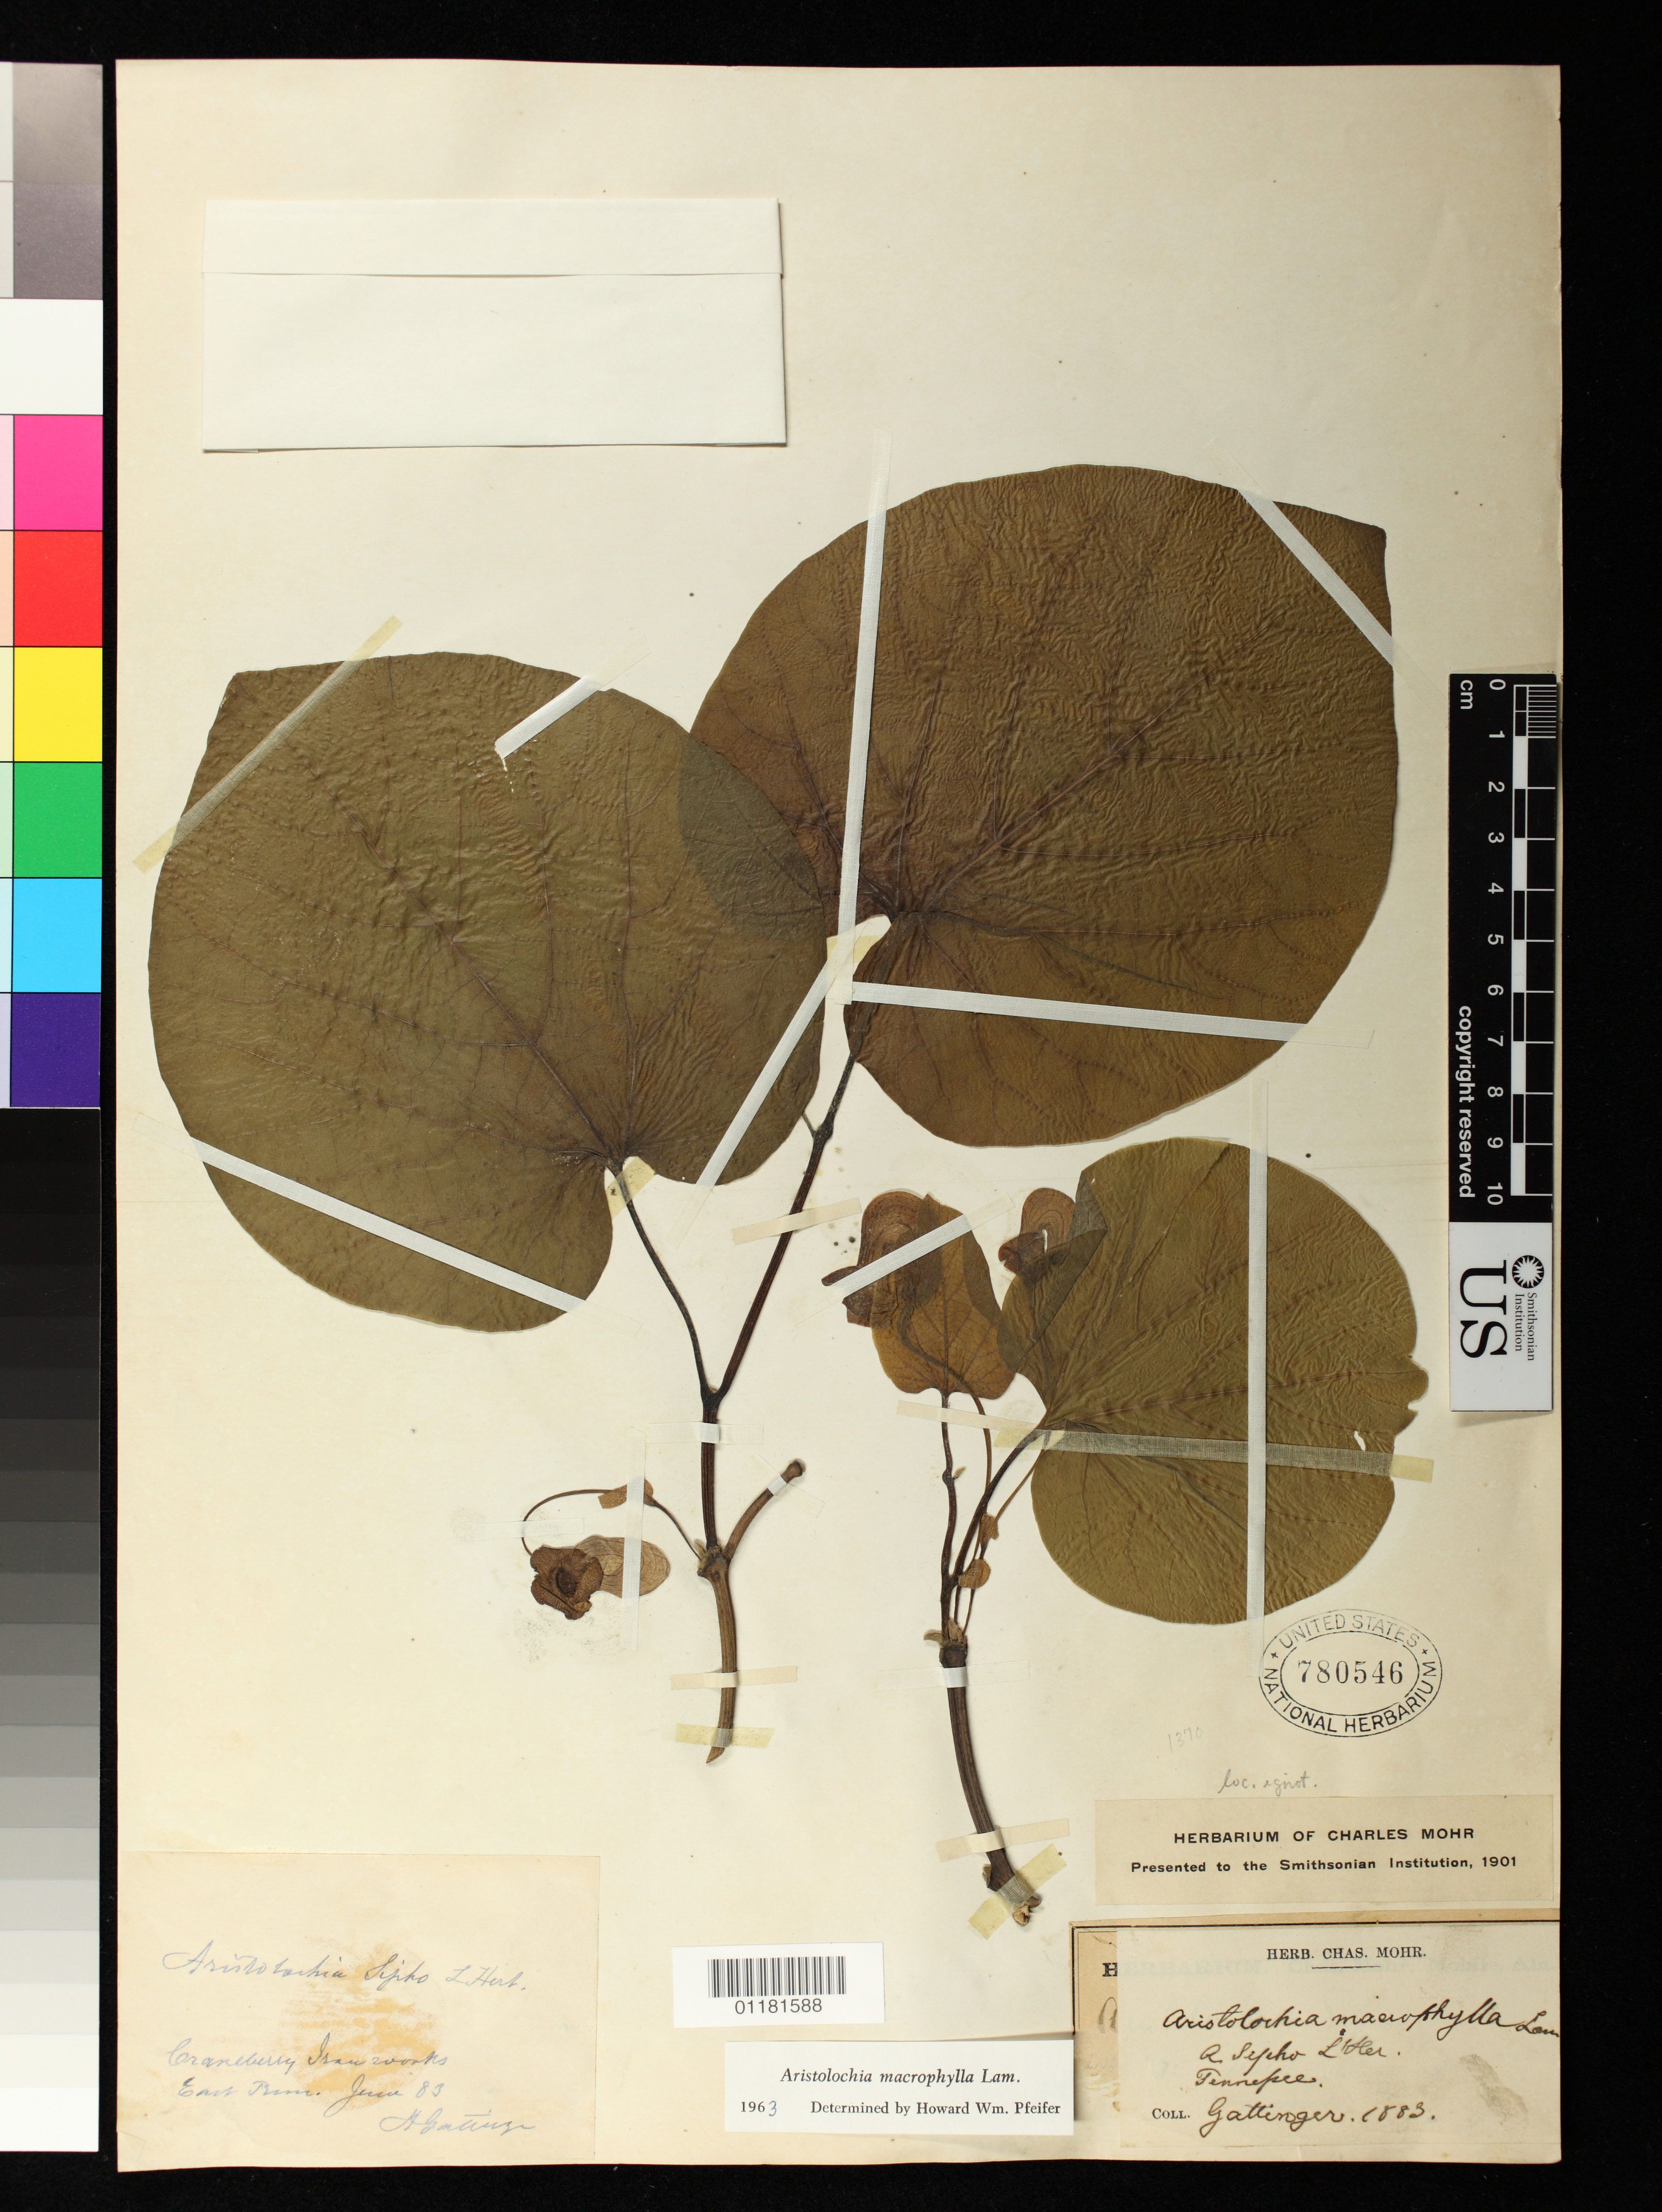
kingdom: Plantae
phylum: Tracheophyta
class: Magnoliopsida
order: Piperales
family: Aristolochiaceae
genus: Aristolochia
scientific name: Aristolochia macrophylla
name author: Lam.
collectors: A. Gattinger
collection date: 1883-06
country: United States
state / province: Tennessee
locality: Craneberry [Cranberry] Iron Works.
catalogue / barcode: US 780546